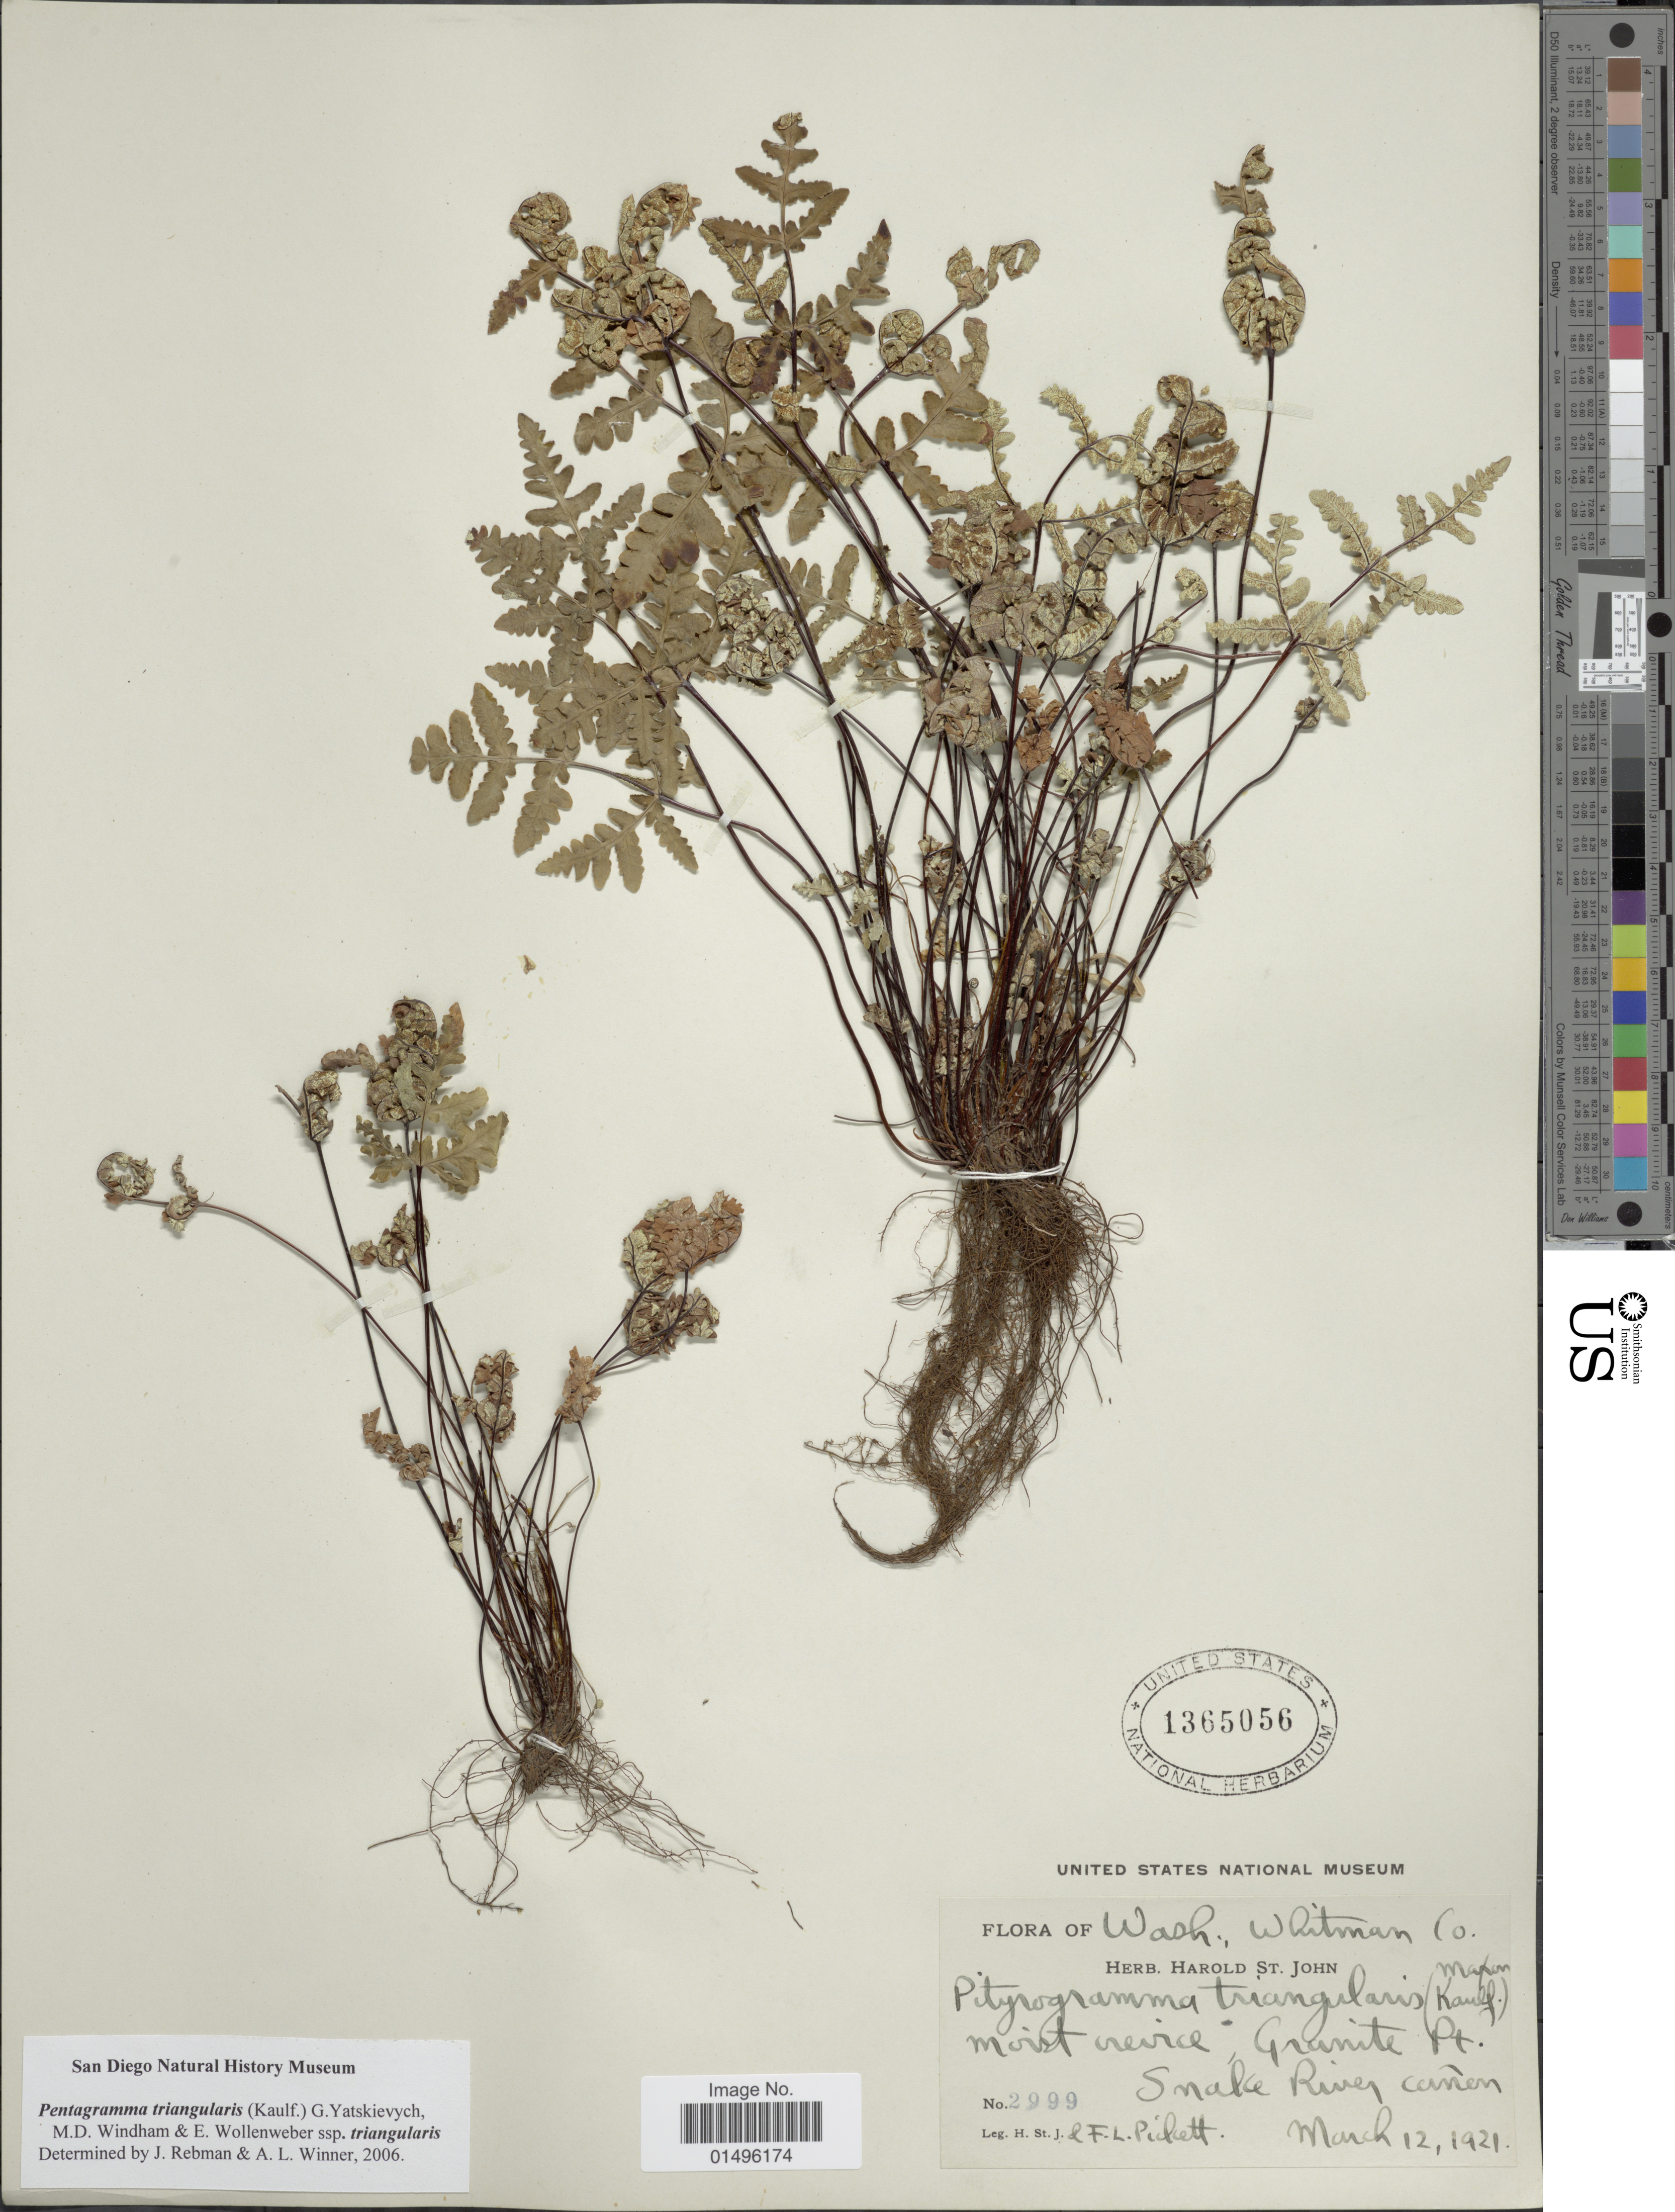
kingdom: Plantae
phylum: Tracheophyta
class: Polypodiopsida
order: Polypodiales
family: Pteridaceae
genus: Pentagramma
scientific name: Pentagramma triangularis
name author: (Kaulf.) Yatsk. et al.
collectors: H. St. John & F. Pickett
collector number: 2999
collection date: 1921-03-12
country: United States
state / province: Washington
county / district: Whitman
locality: Washington, Whitman Co.moist crevice Granite Pt. Snake River Canon.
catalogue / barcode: US 1365056